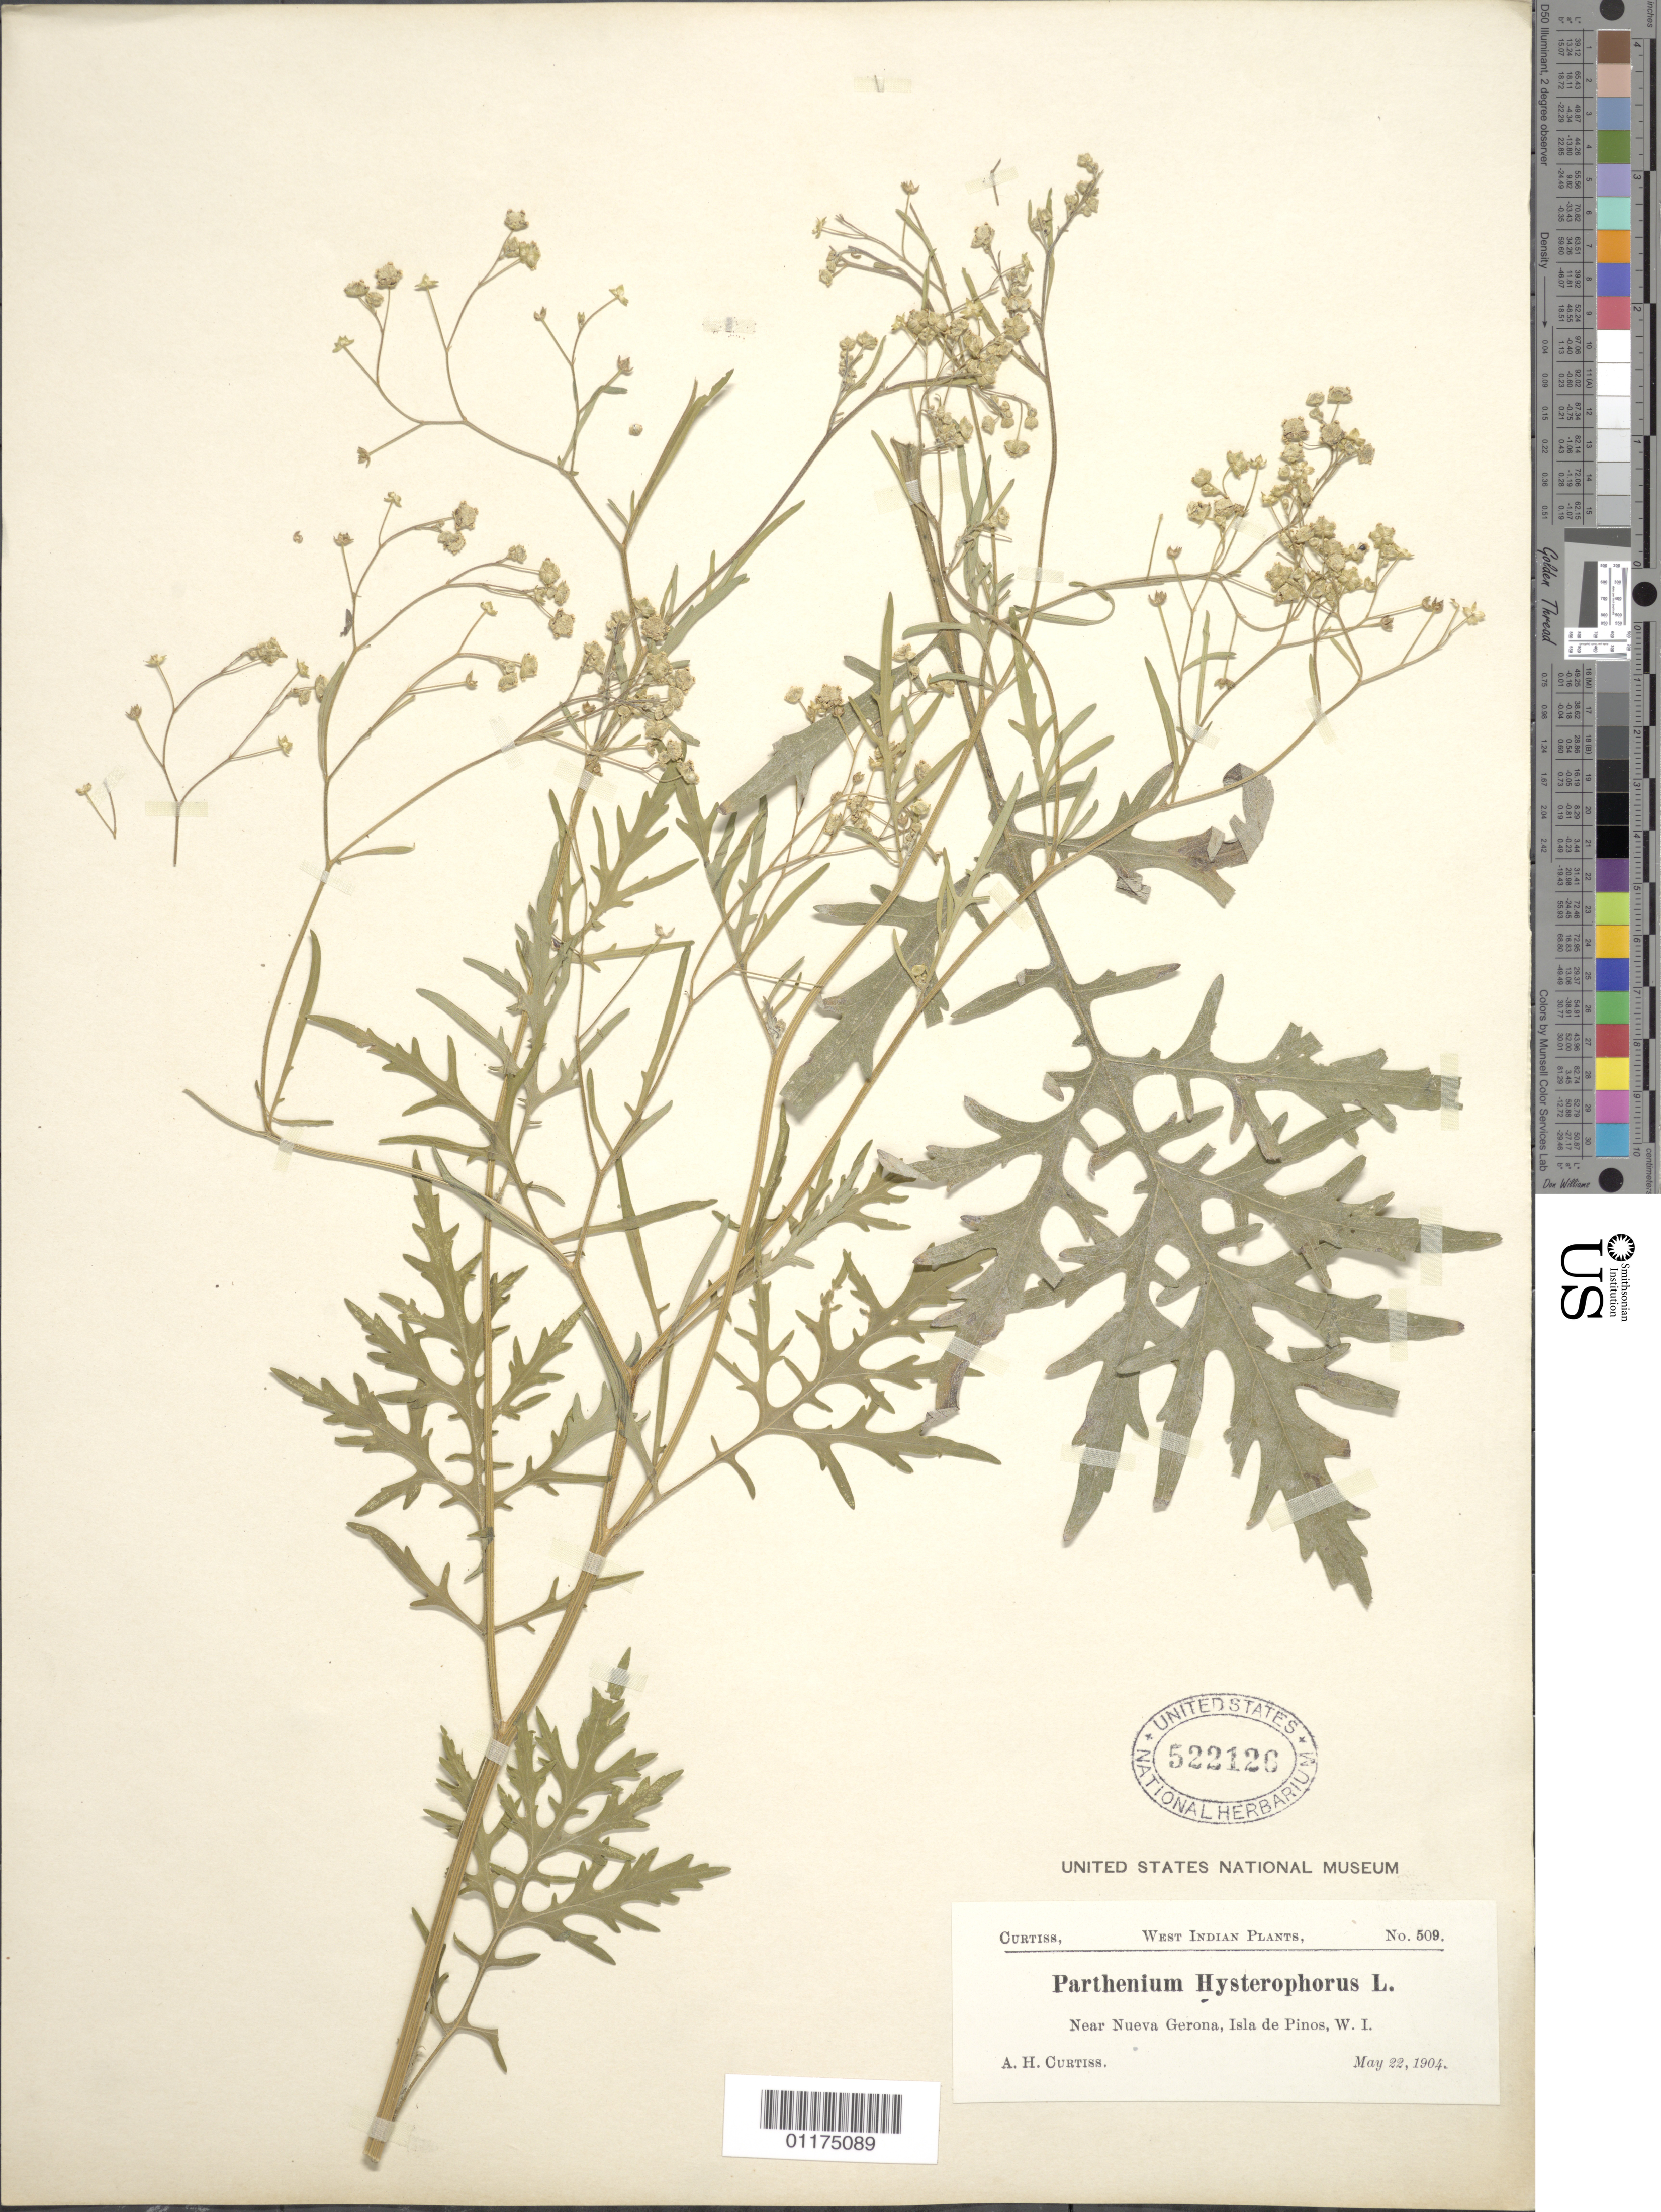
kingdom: Plantae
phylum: Tracheophyta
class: Magnoliopsida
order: Asterales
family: Asteraceae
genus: Parthenium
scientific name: Parthenium hysterophorus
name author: L.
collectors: A. H. Curtiss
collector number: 509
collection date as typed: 21 May 1904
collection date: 1904-05-21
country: Cuba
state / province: Isla de la Juventud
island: Isla de la Juventud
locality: Near Nueva Gerona,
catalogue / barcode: US 522126